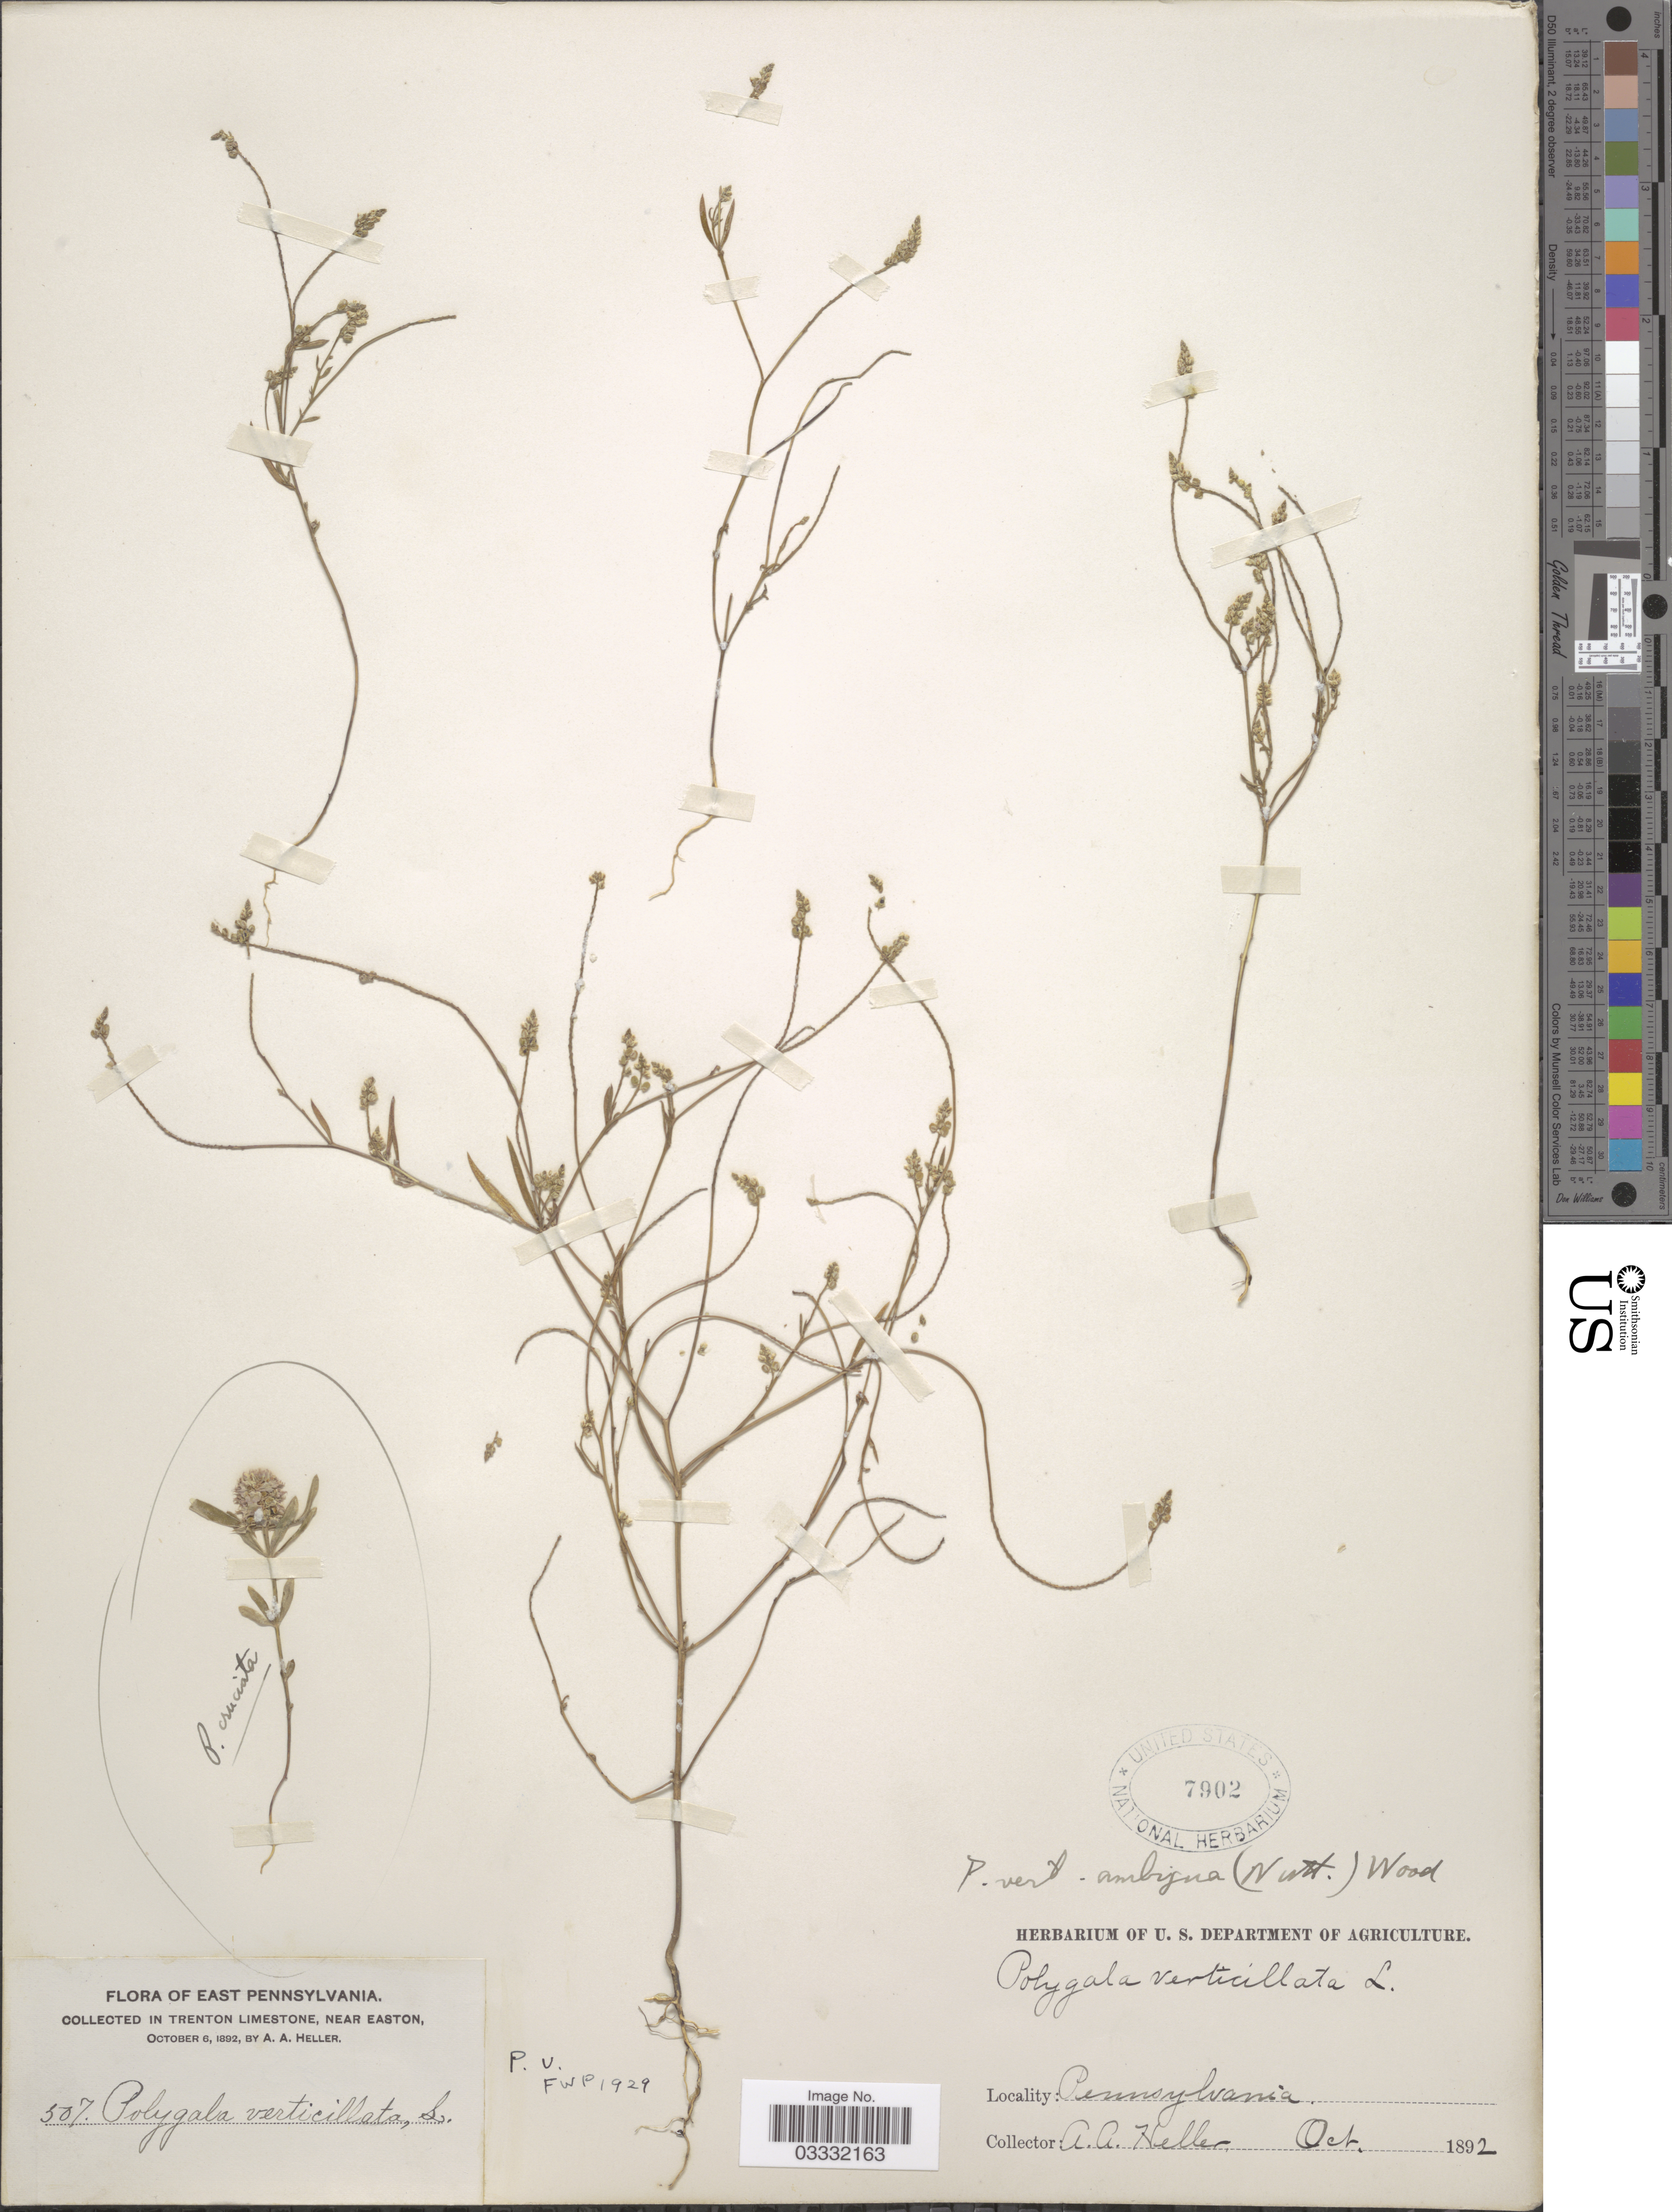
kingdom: Plantae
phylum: Tracheophyta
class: Magnoliopsida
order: Fabales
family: Polygalaceae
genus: Polygala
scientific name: Polygala verticillata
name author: L.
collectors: A. A. Heller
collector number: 507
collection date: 1892-10-06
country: United States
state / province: Pennsylvania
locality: East Pennsylvania. In Trenton Limestone, near Easton.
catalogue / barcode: US 7902